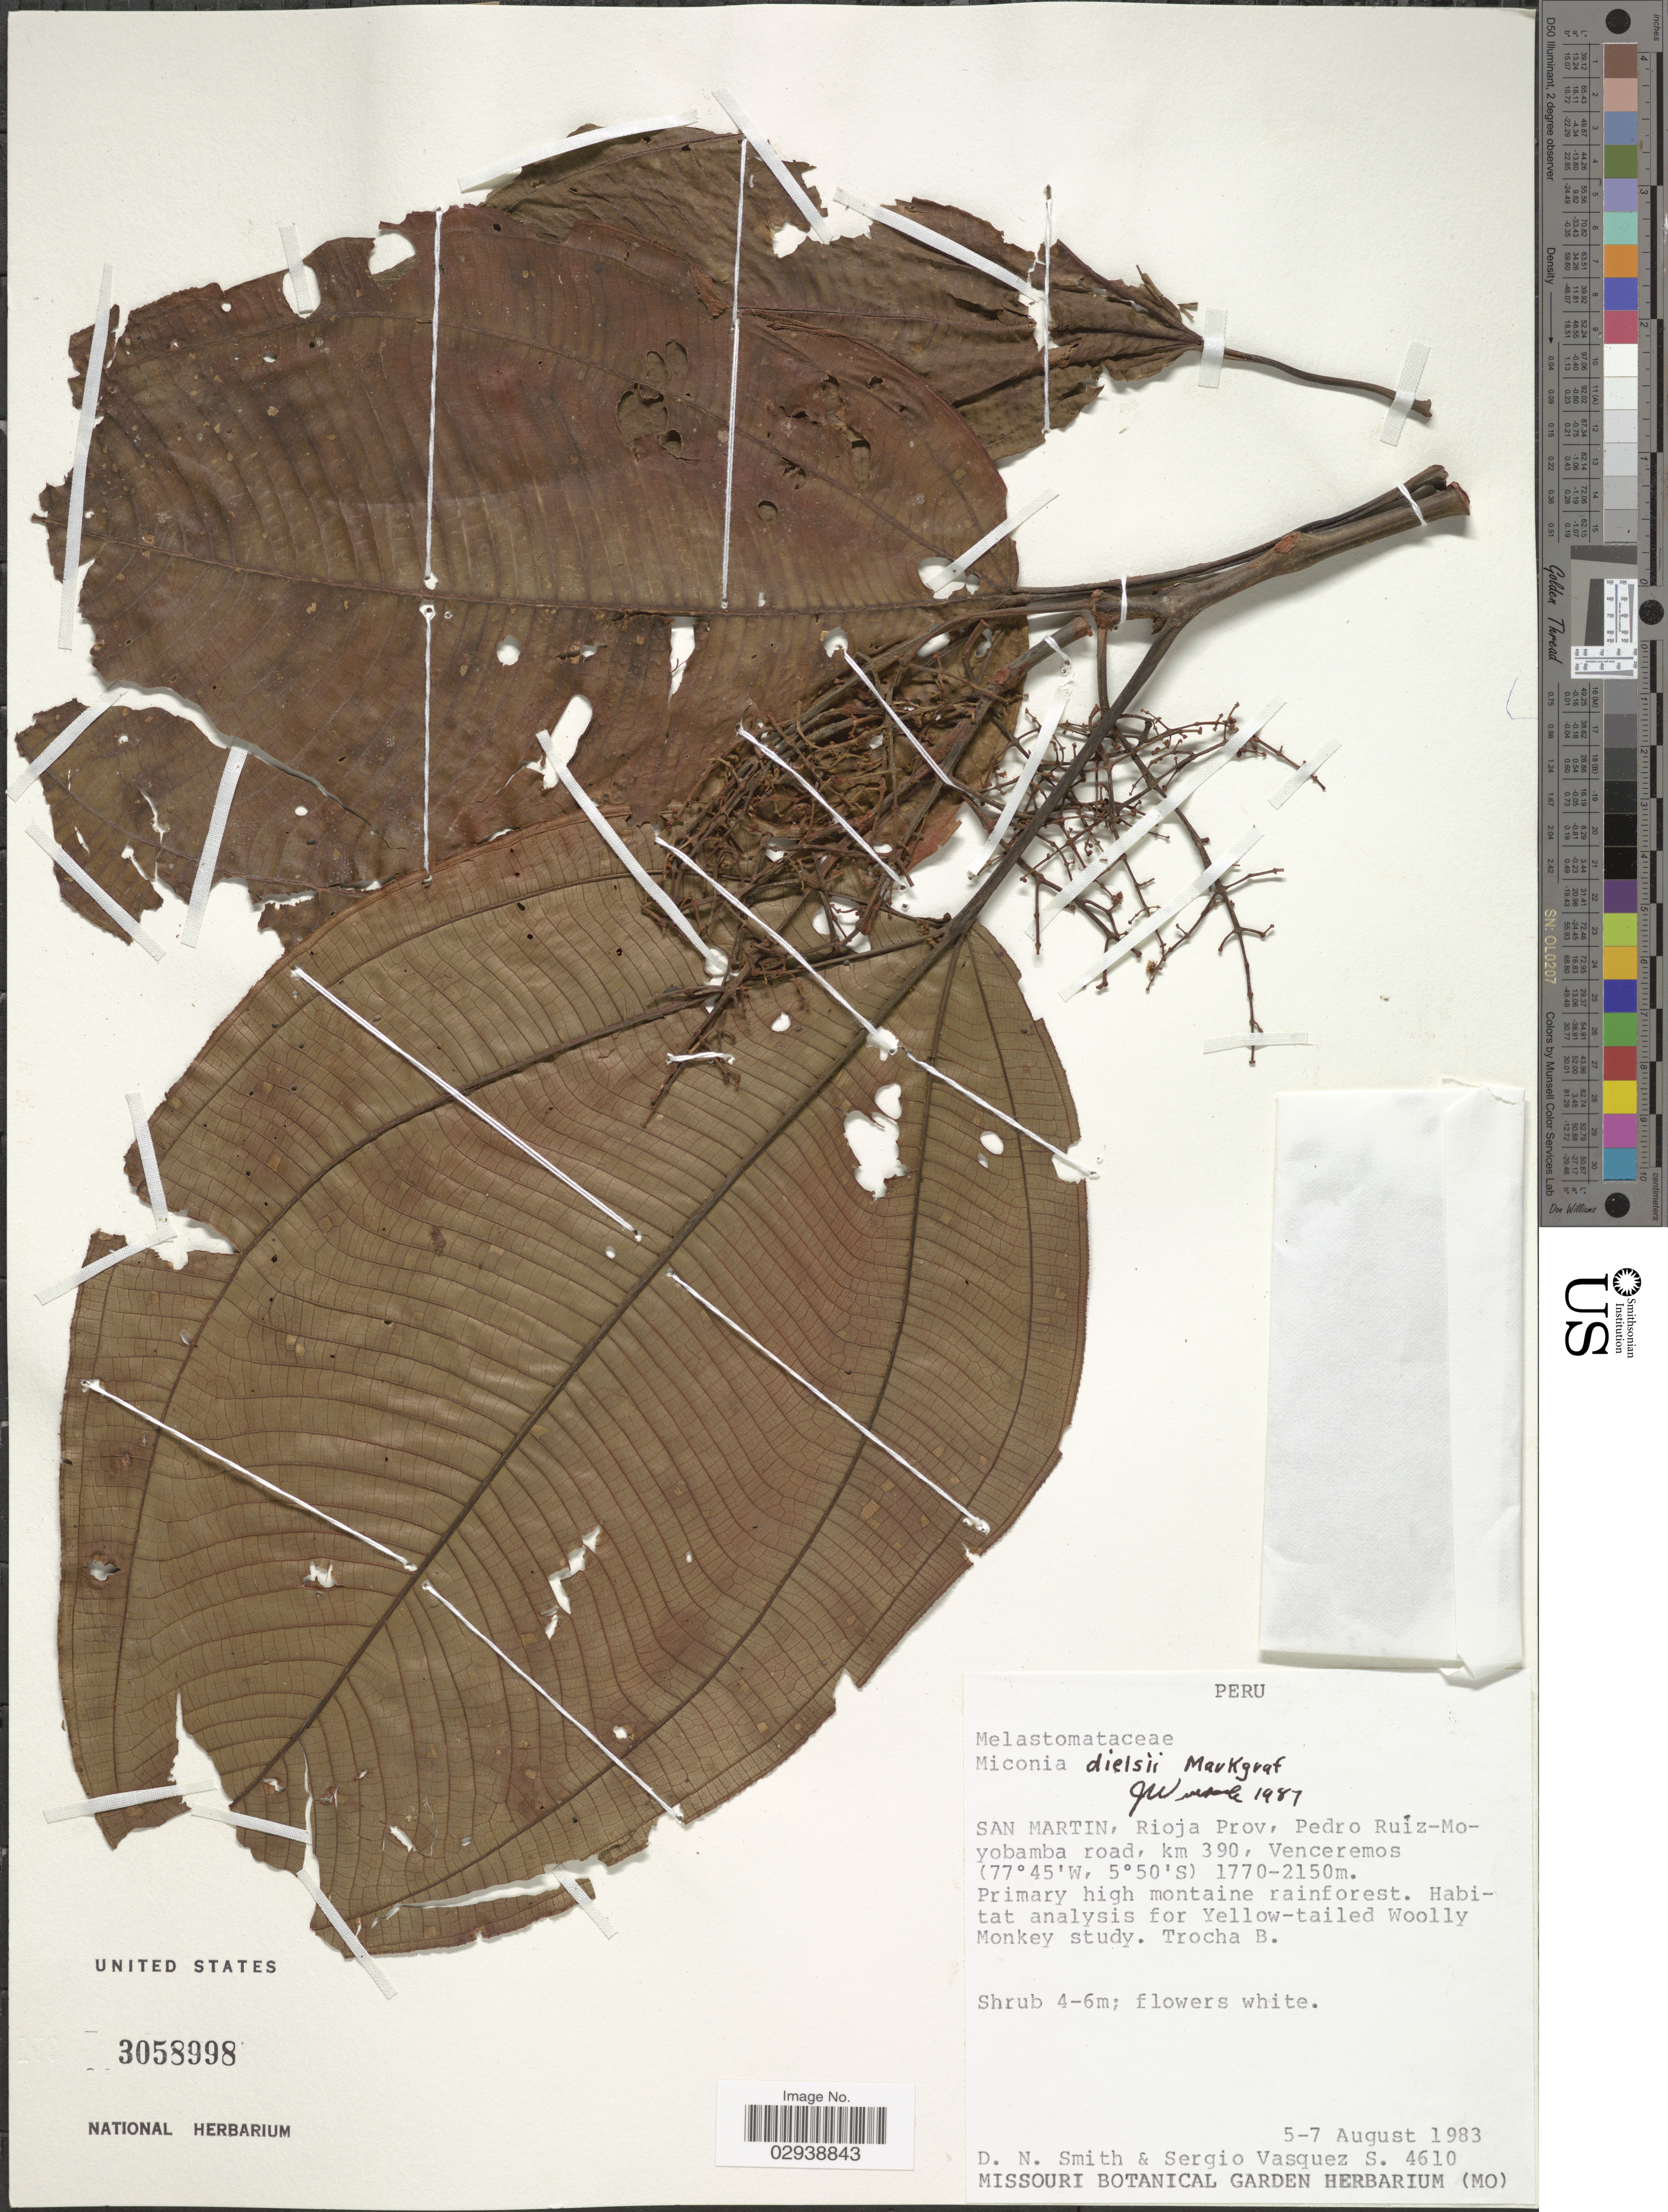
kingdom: Plantae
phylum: Tracheophyta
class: Magnoliopsida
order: Myrtales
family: Melastomataceae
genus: Miconia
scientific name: Miconia dielsii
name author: Markgr.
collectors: D. Smith & S. Vasquez S.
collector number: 4610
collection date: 1983-08-05/1983-08-07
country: Peru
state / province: San Martín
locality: Rioja Prov. Pedro Ruiz-Moyobamba road, km 390, Venceremos.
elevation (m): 1770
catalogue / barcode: US 3058998